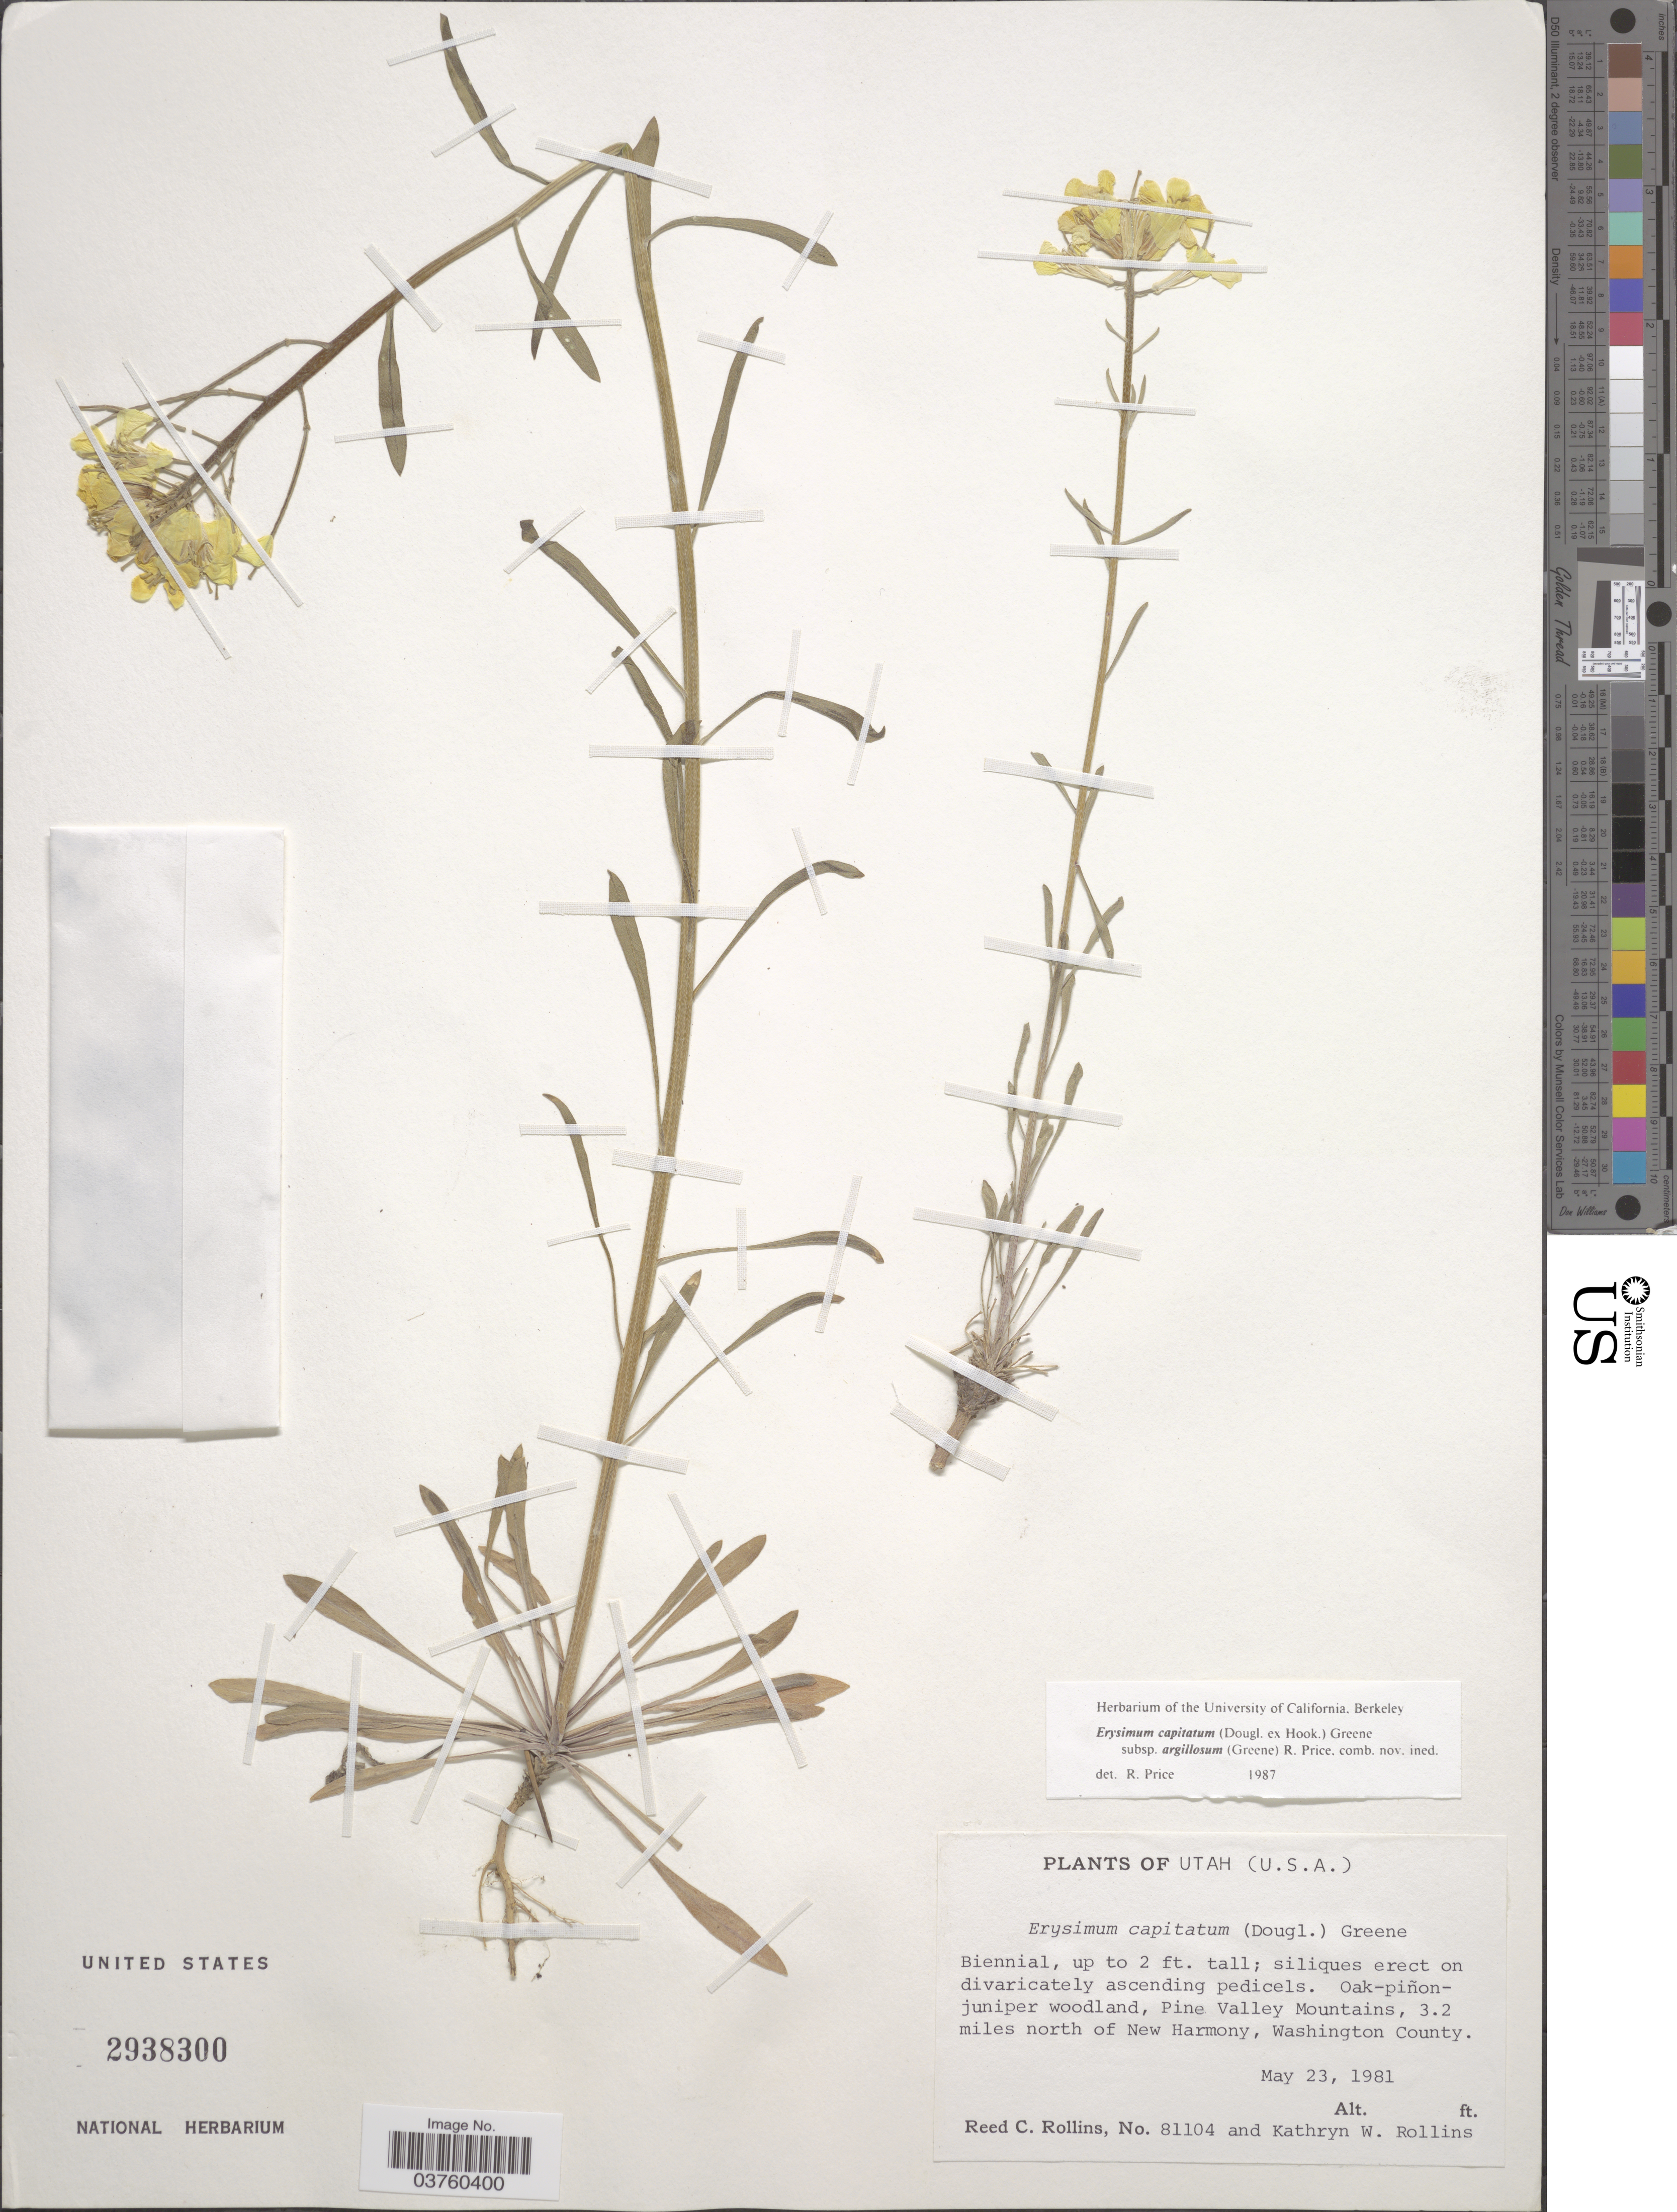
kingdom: Plantae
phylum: Tracheophyta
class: Magnoliopsida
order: Brassicales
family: Brassicaceae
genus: Erysimum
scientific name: Erysimum capitatum subsp. argillosum (Greene) R.A. Price comb. nov. ined.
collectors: R. C. Rollins & K. W. Rollins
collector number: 81104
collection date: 1981-05-23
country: United States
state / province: Utah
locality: Oak-piñon-juniper woodland, Pine Valley Mountains, 3.2 miles north of New Harmony, Washington County.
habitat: oak-pinon juniper woodland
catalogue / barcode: US 2938300